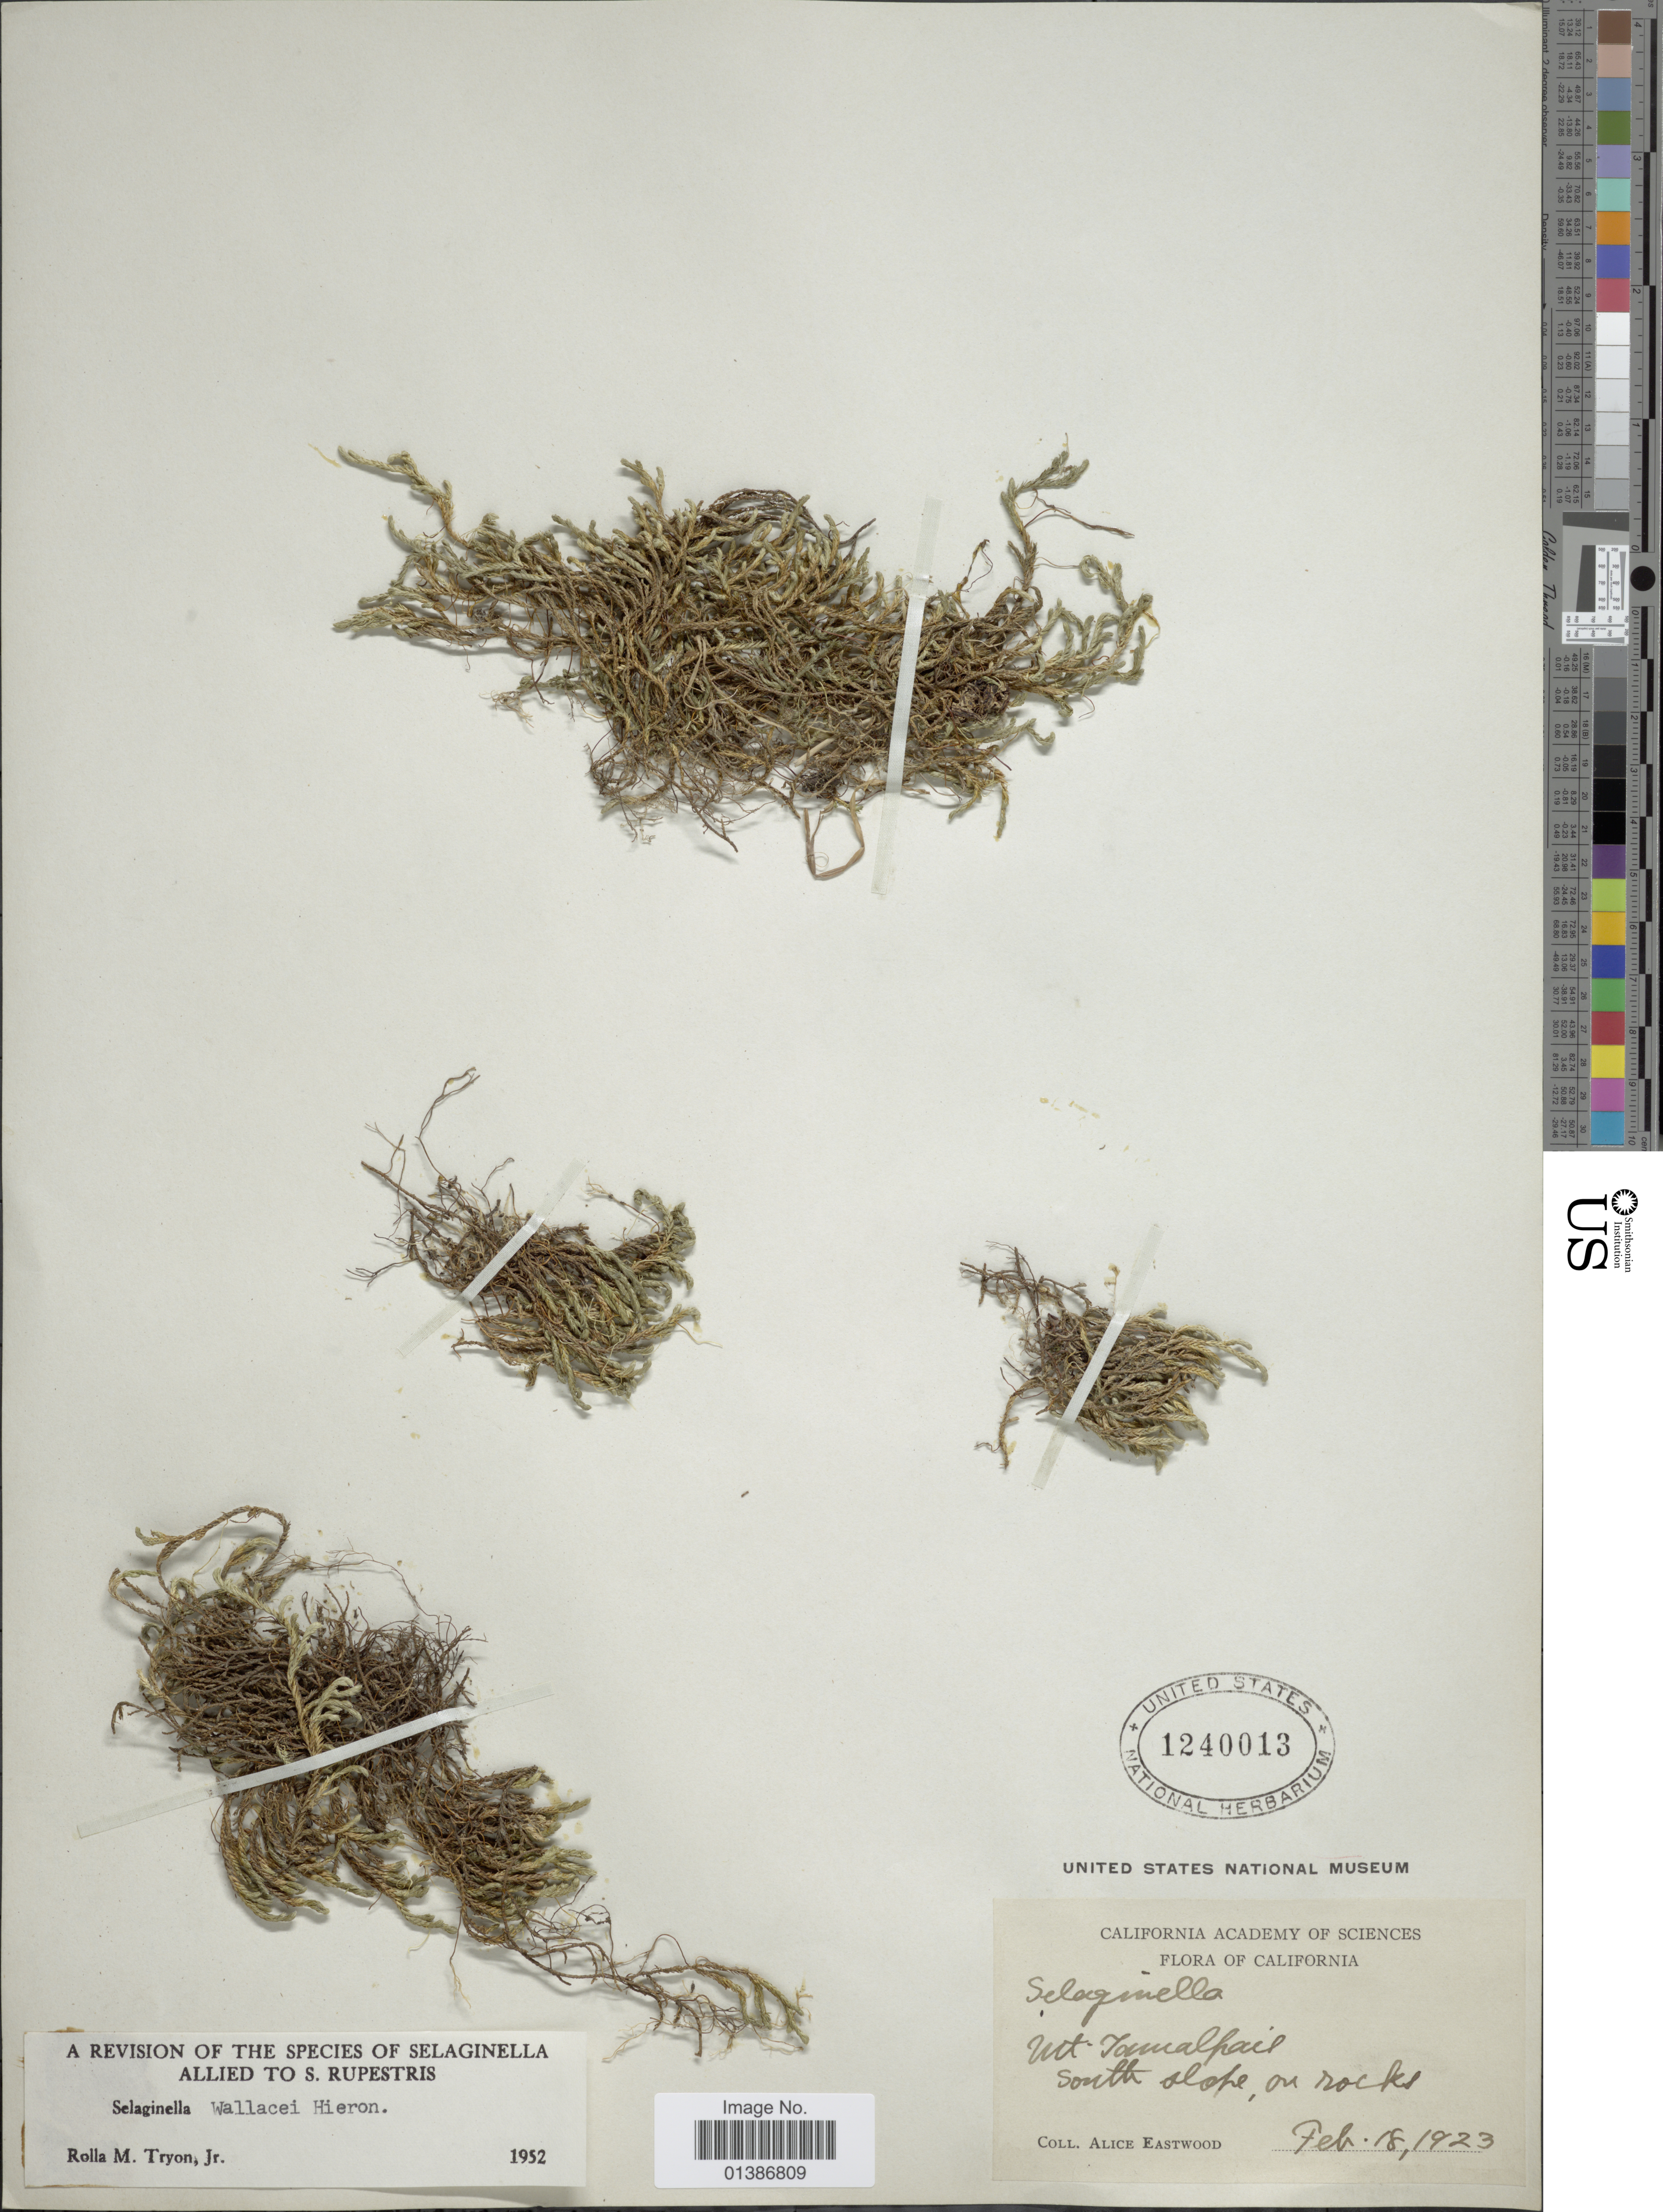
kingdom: Plantae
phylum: Tracheophyta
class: Lycopodiopsida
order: Selaginellales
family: Selaginellaceae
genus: Selaginella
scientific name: Selaginella wallacei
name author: Hieron.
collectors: A. Eastwood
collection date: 1923-02-18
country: United States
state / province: California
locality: Mt. Tamalpais south slope, on rocks.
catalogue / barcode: US 1240013